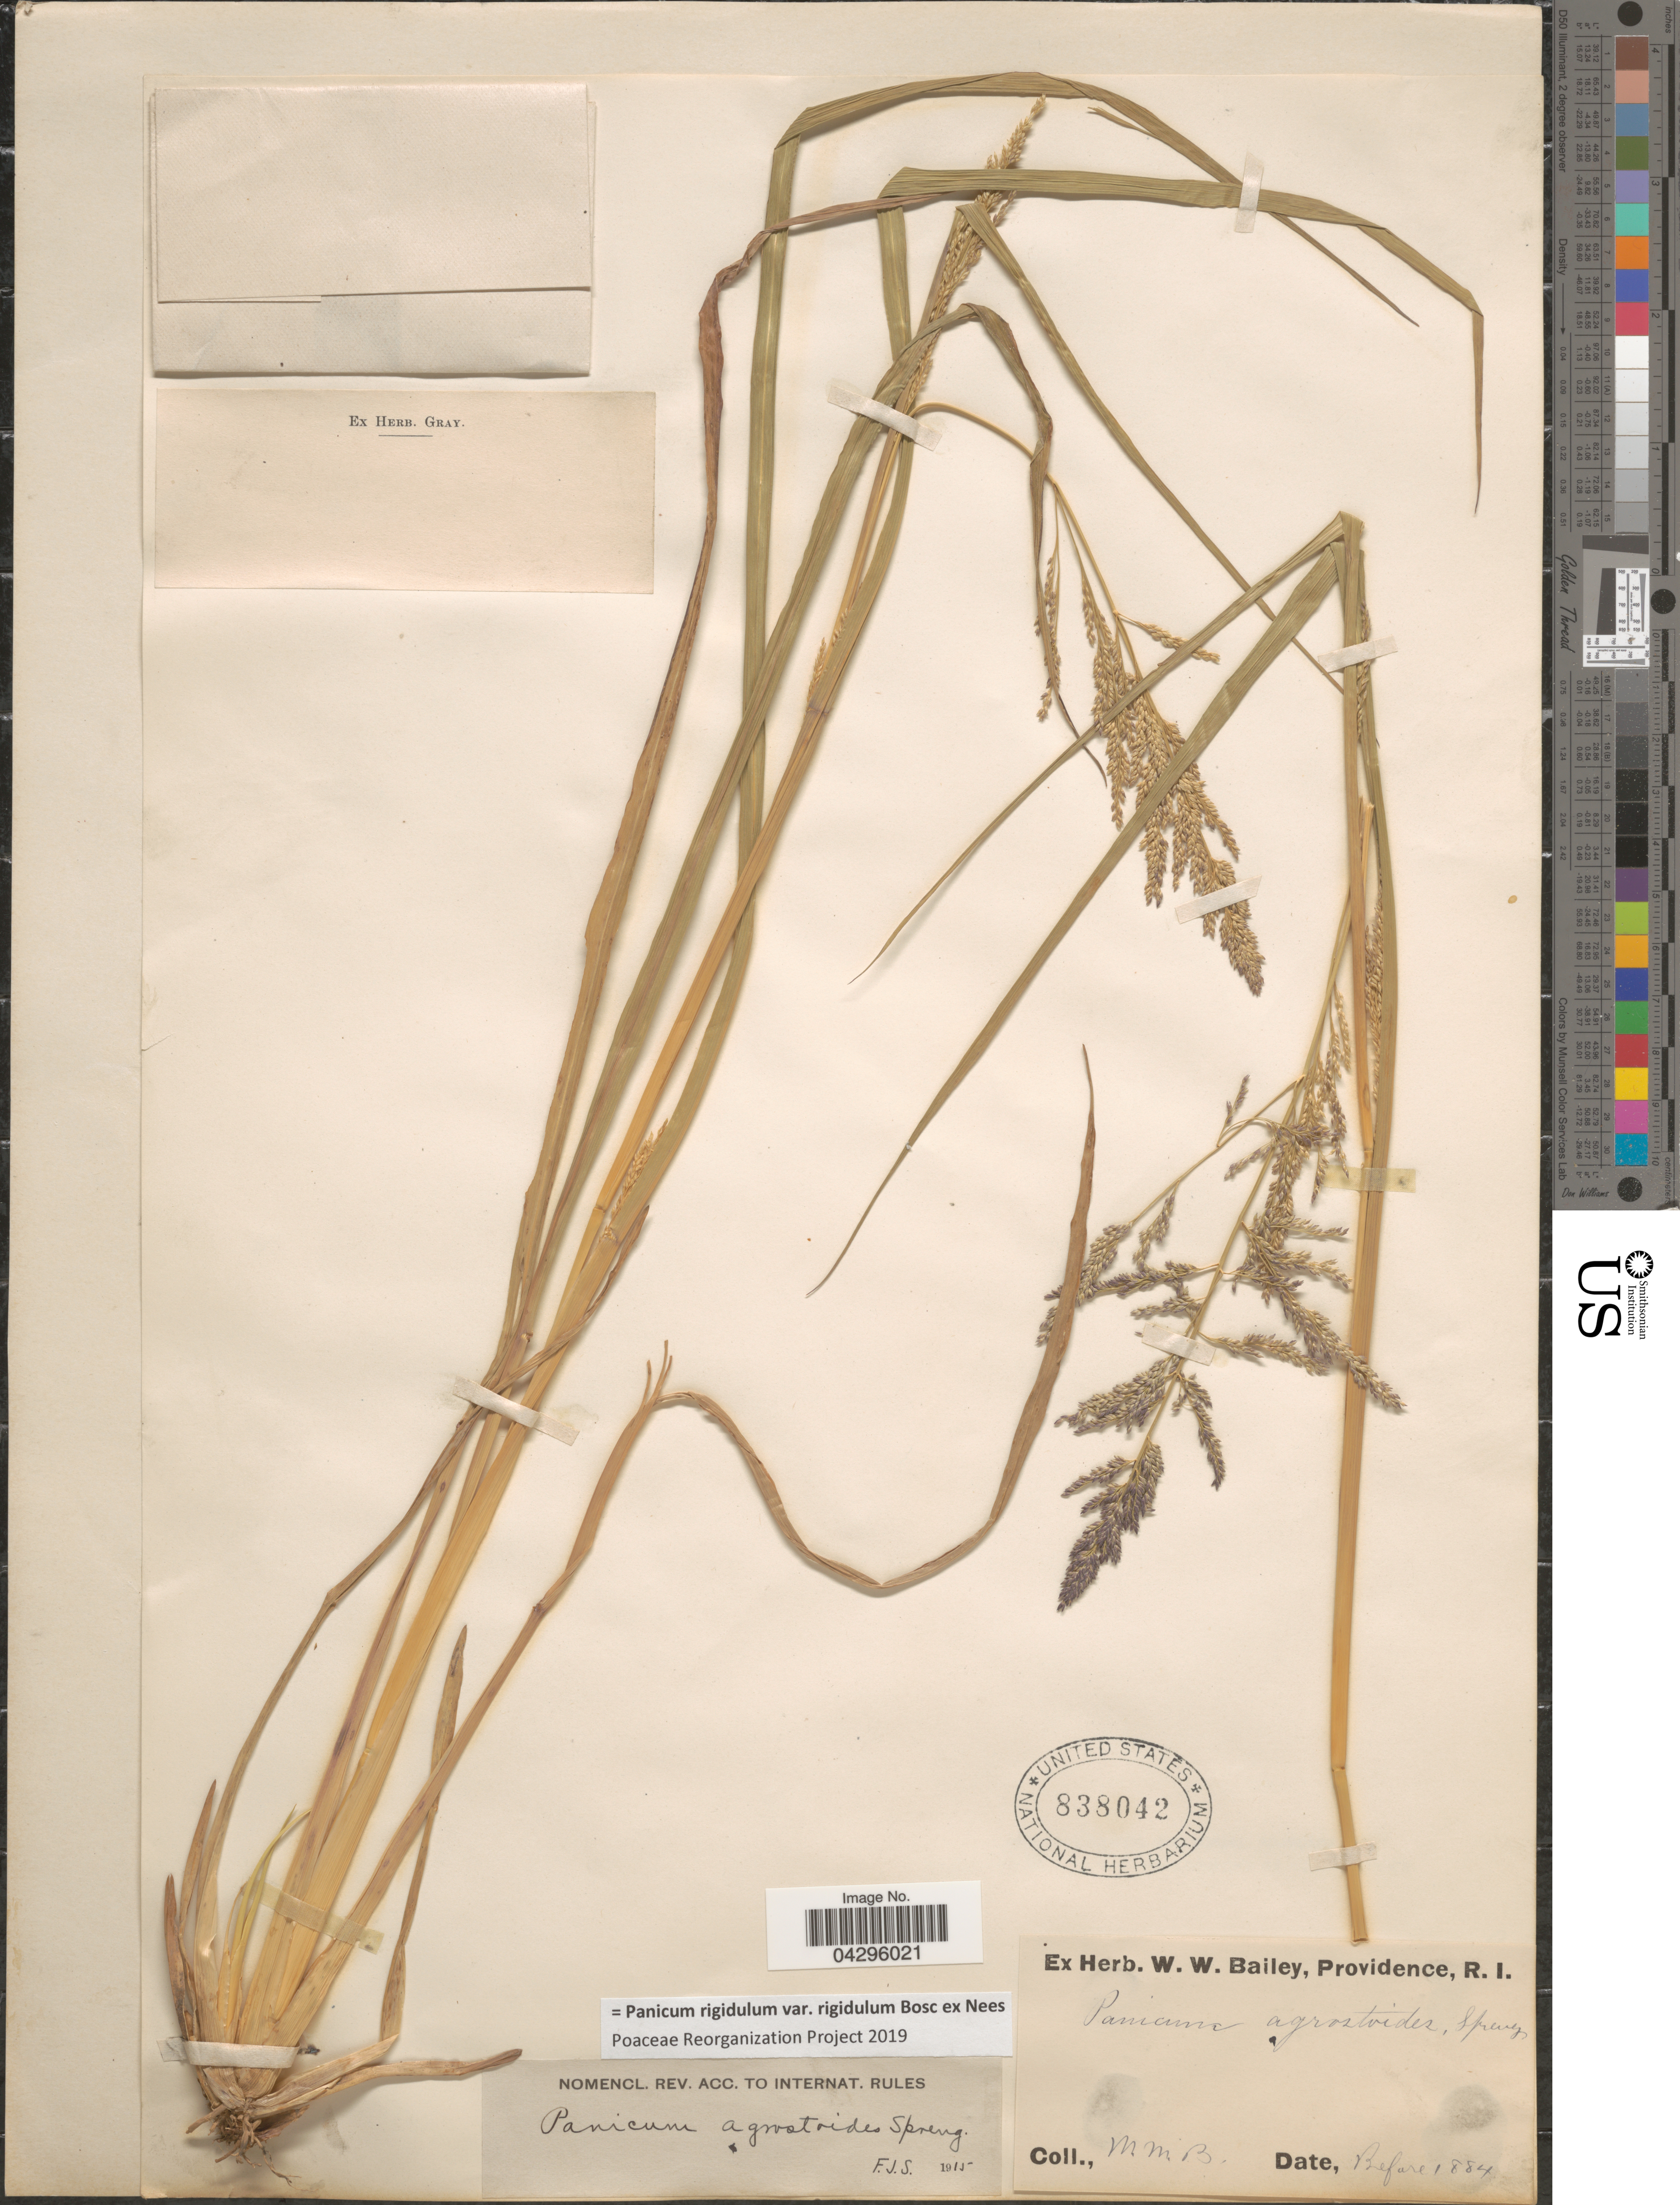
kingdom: Plantae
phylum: Tracheophyta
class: Liliopsida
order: Poales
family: Poaceae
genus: Panicum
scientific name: Panicum rigidulum var. rigidulum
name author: Bosc ex Nees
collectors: W. W. Bailey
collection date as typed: Before 1884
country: United States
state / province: Rhode Island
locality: Providence, R. I.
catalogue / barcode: US 838042